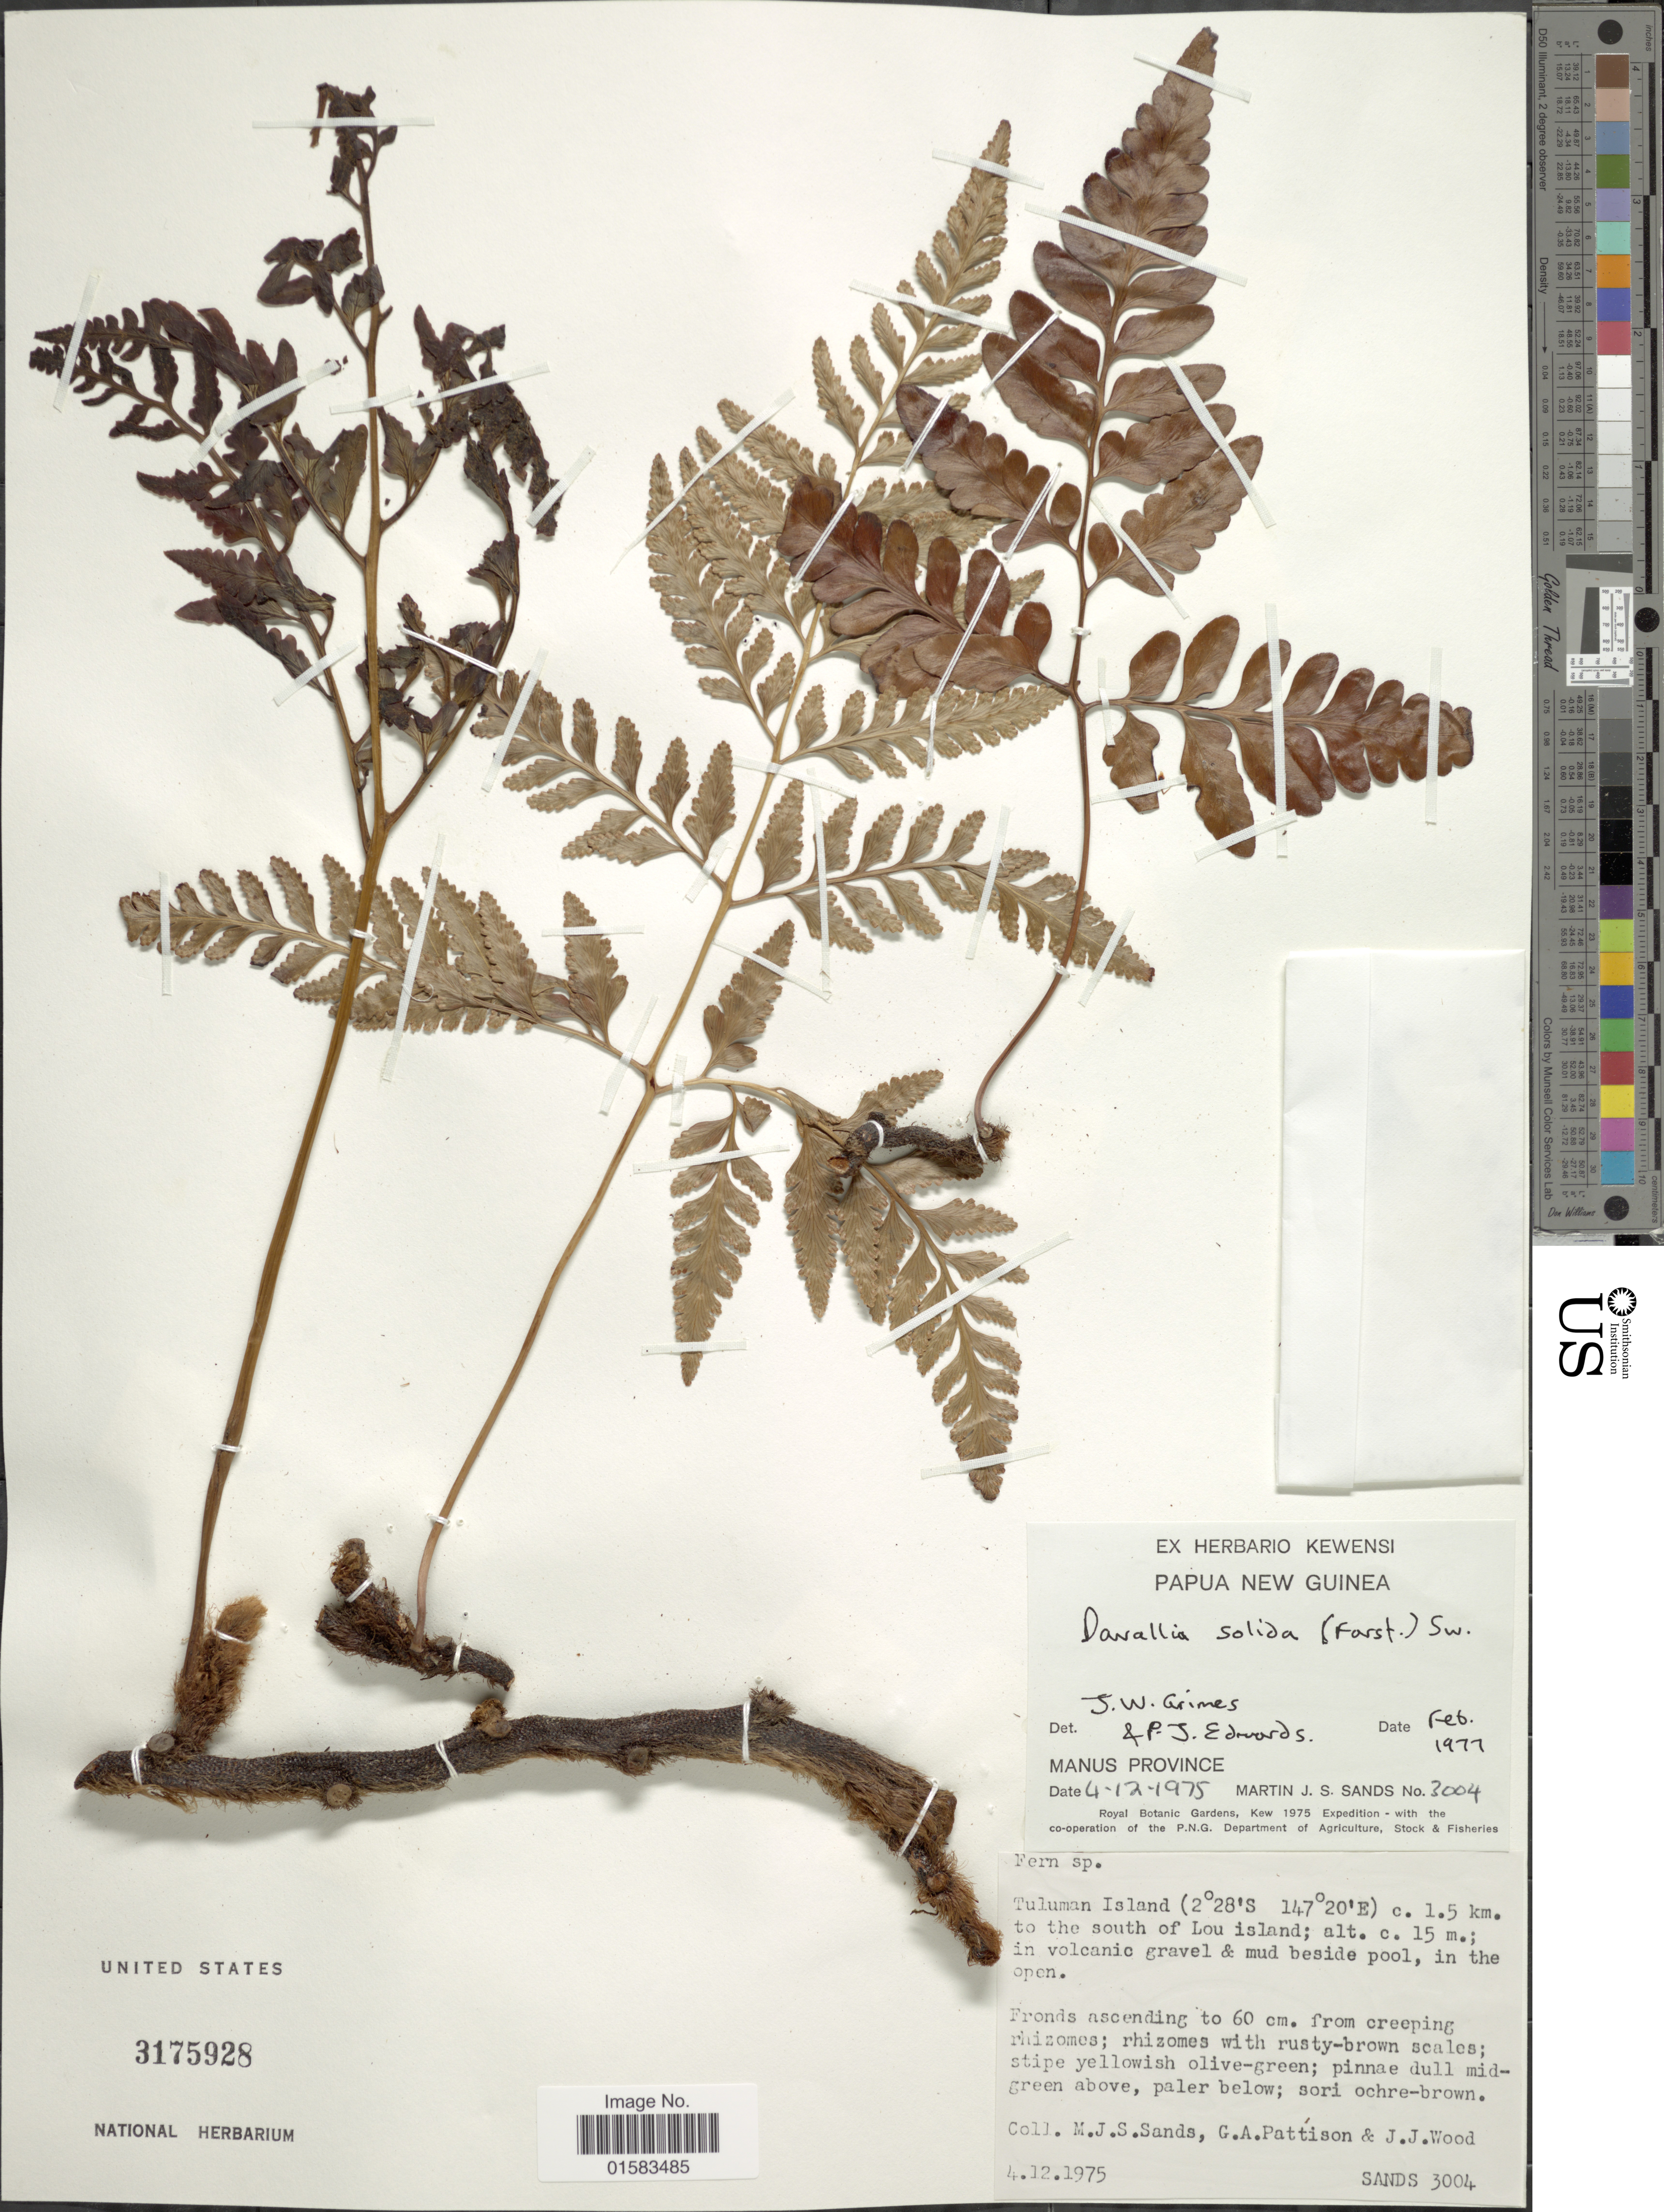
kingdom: Plantae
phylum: Tracheophyta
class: Polypodiopsida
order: Polypodiales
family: Davalliaceae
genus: Davallia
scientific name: Davallia solida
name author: (G. Forst.) Sw.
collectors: M. Sands, G. Pattison & J. Wood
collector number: Sands 3004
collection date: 1975-12-04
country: Papua New Guinea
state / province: Manus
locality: Tuluman Islands, c. 1.5 km. to the south of Lou island, in volanic gravel $ mud beside pool, in the open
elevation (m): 15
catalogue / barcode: US 3175928